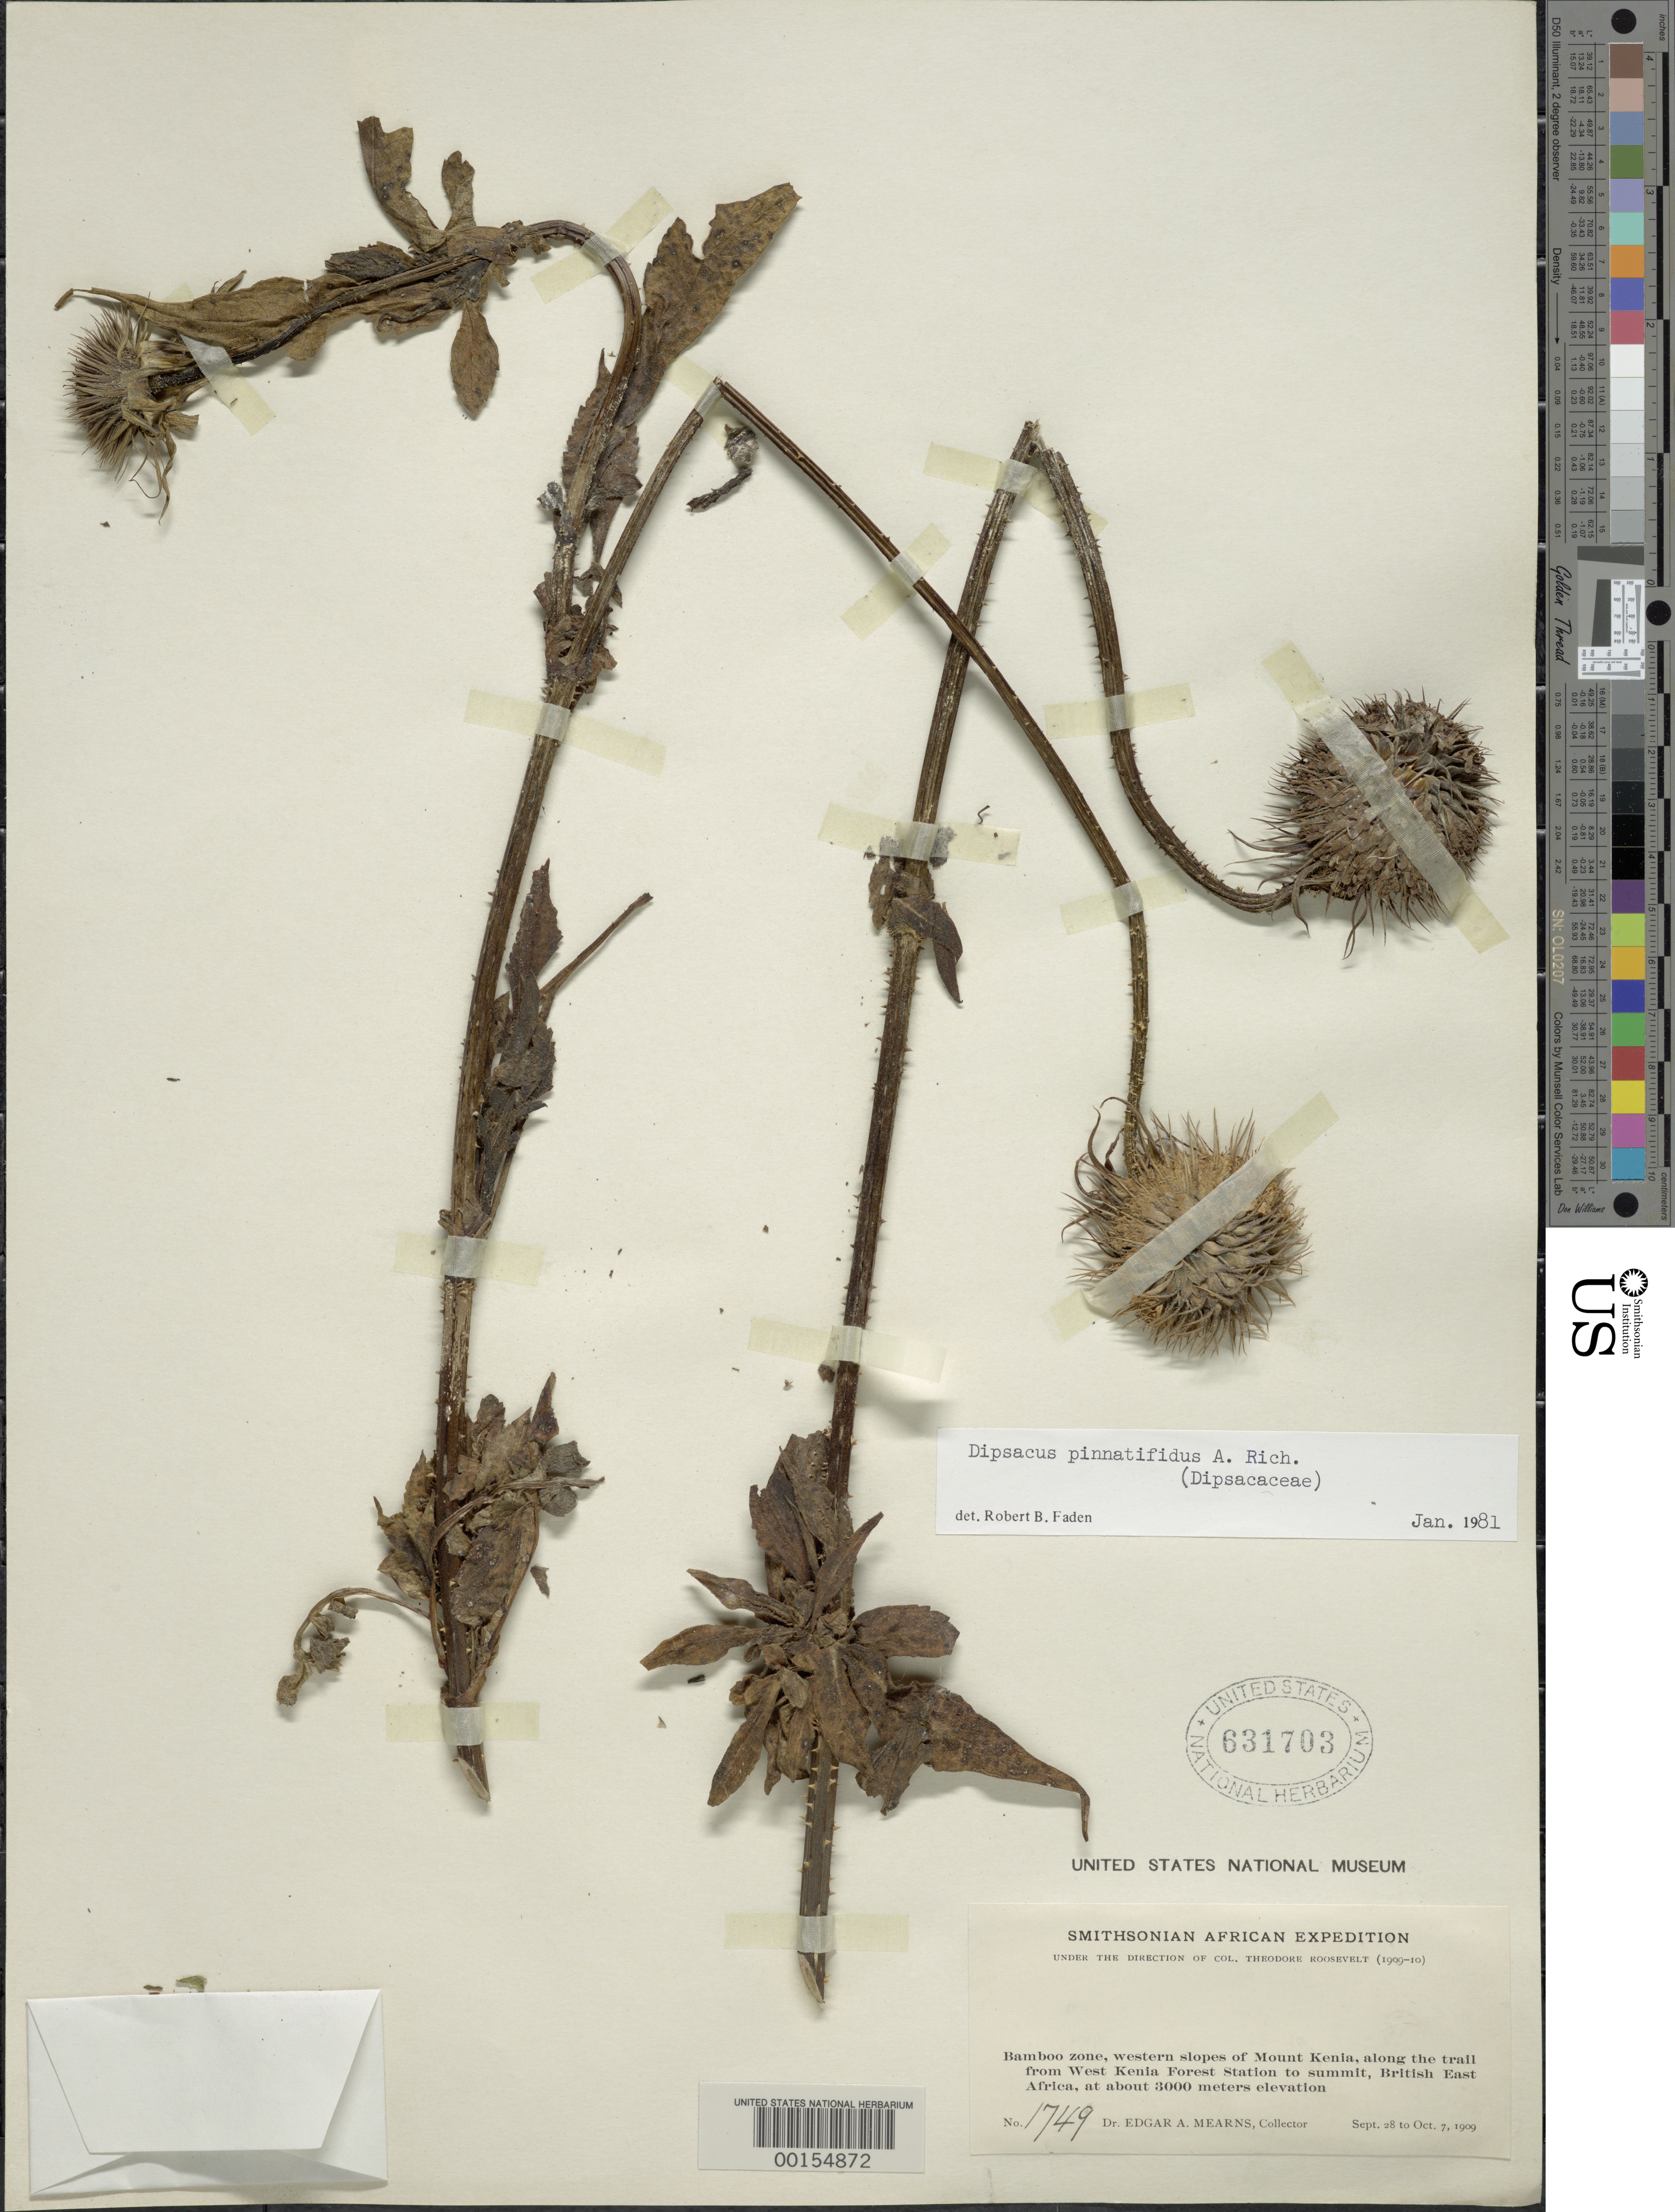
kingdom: Plantae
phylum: Tracheophyta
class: Magnoliopsida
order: Dipsacales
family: Caprifoliaceae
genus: Dipsacus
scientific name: Dipsacus pinnatifidus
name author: A. Rich.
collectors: E. A. Mearns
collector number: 1749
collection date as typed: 28 Sep 1909 to 07 Oct 1909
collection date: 1909-09-28/1909-10-07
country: Kenya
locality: W slope of mount kenia, along the trail from west kenia forest station to summit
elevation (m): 3000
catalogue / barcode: US 631703